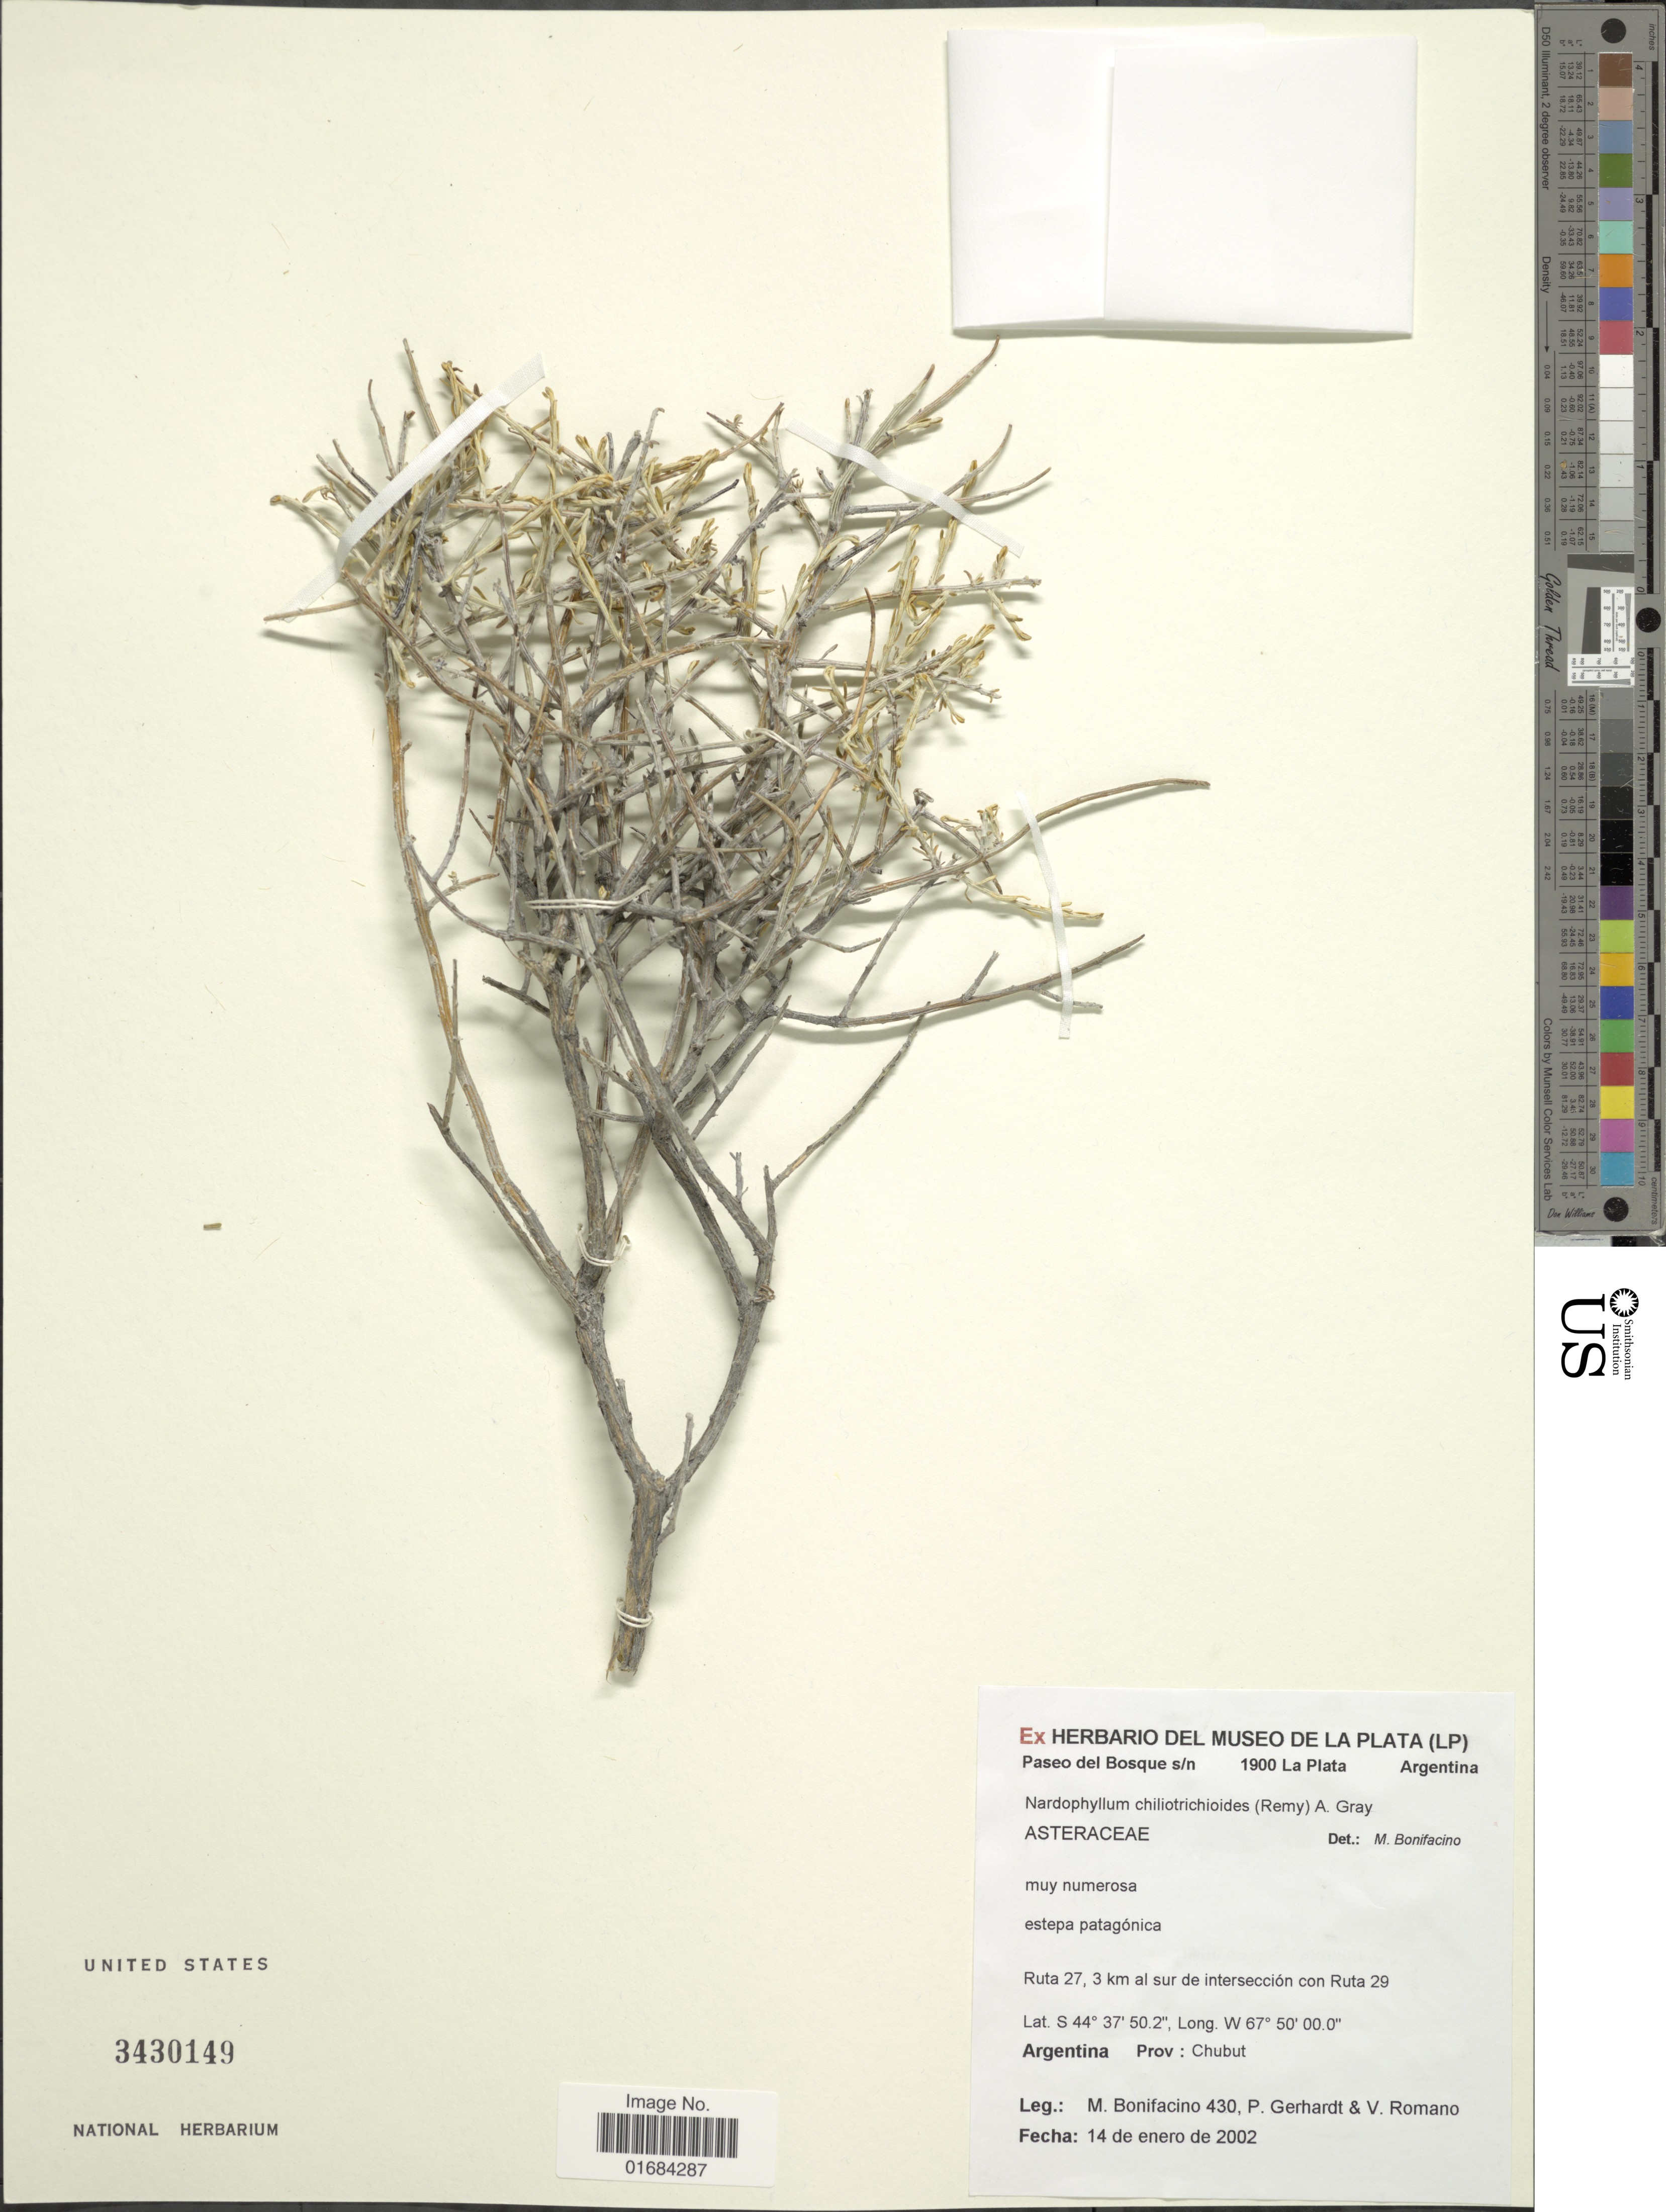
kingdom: Plantae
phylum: Tracheophyta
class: Magnoliopsida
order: Asterales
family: Asteraceae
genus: Nardophyllum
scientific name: Nardophyllum chiliotrichoides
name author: (J. Rémy) A. Gray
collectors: M. Bonifacino, P. Gerhardt & V. Romano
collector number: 0430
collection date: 2002-01-14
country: Argentina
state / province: Chubut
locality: Ruta 27, 3 km al sur de interseccion con Ruta 29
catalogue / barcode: US 3430149